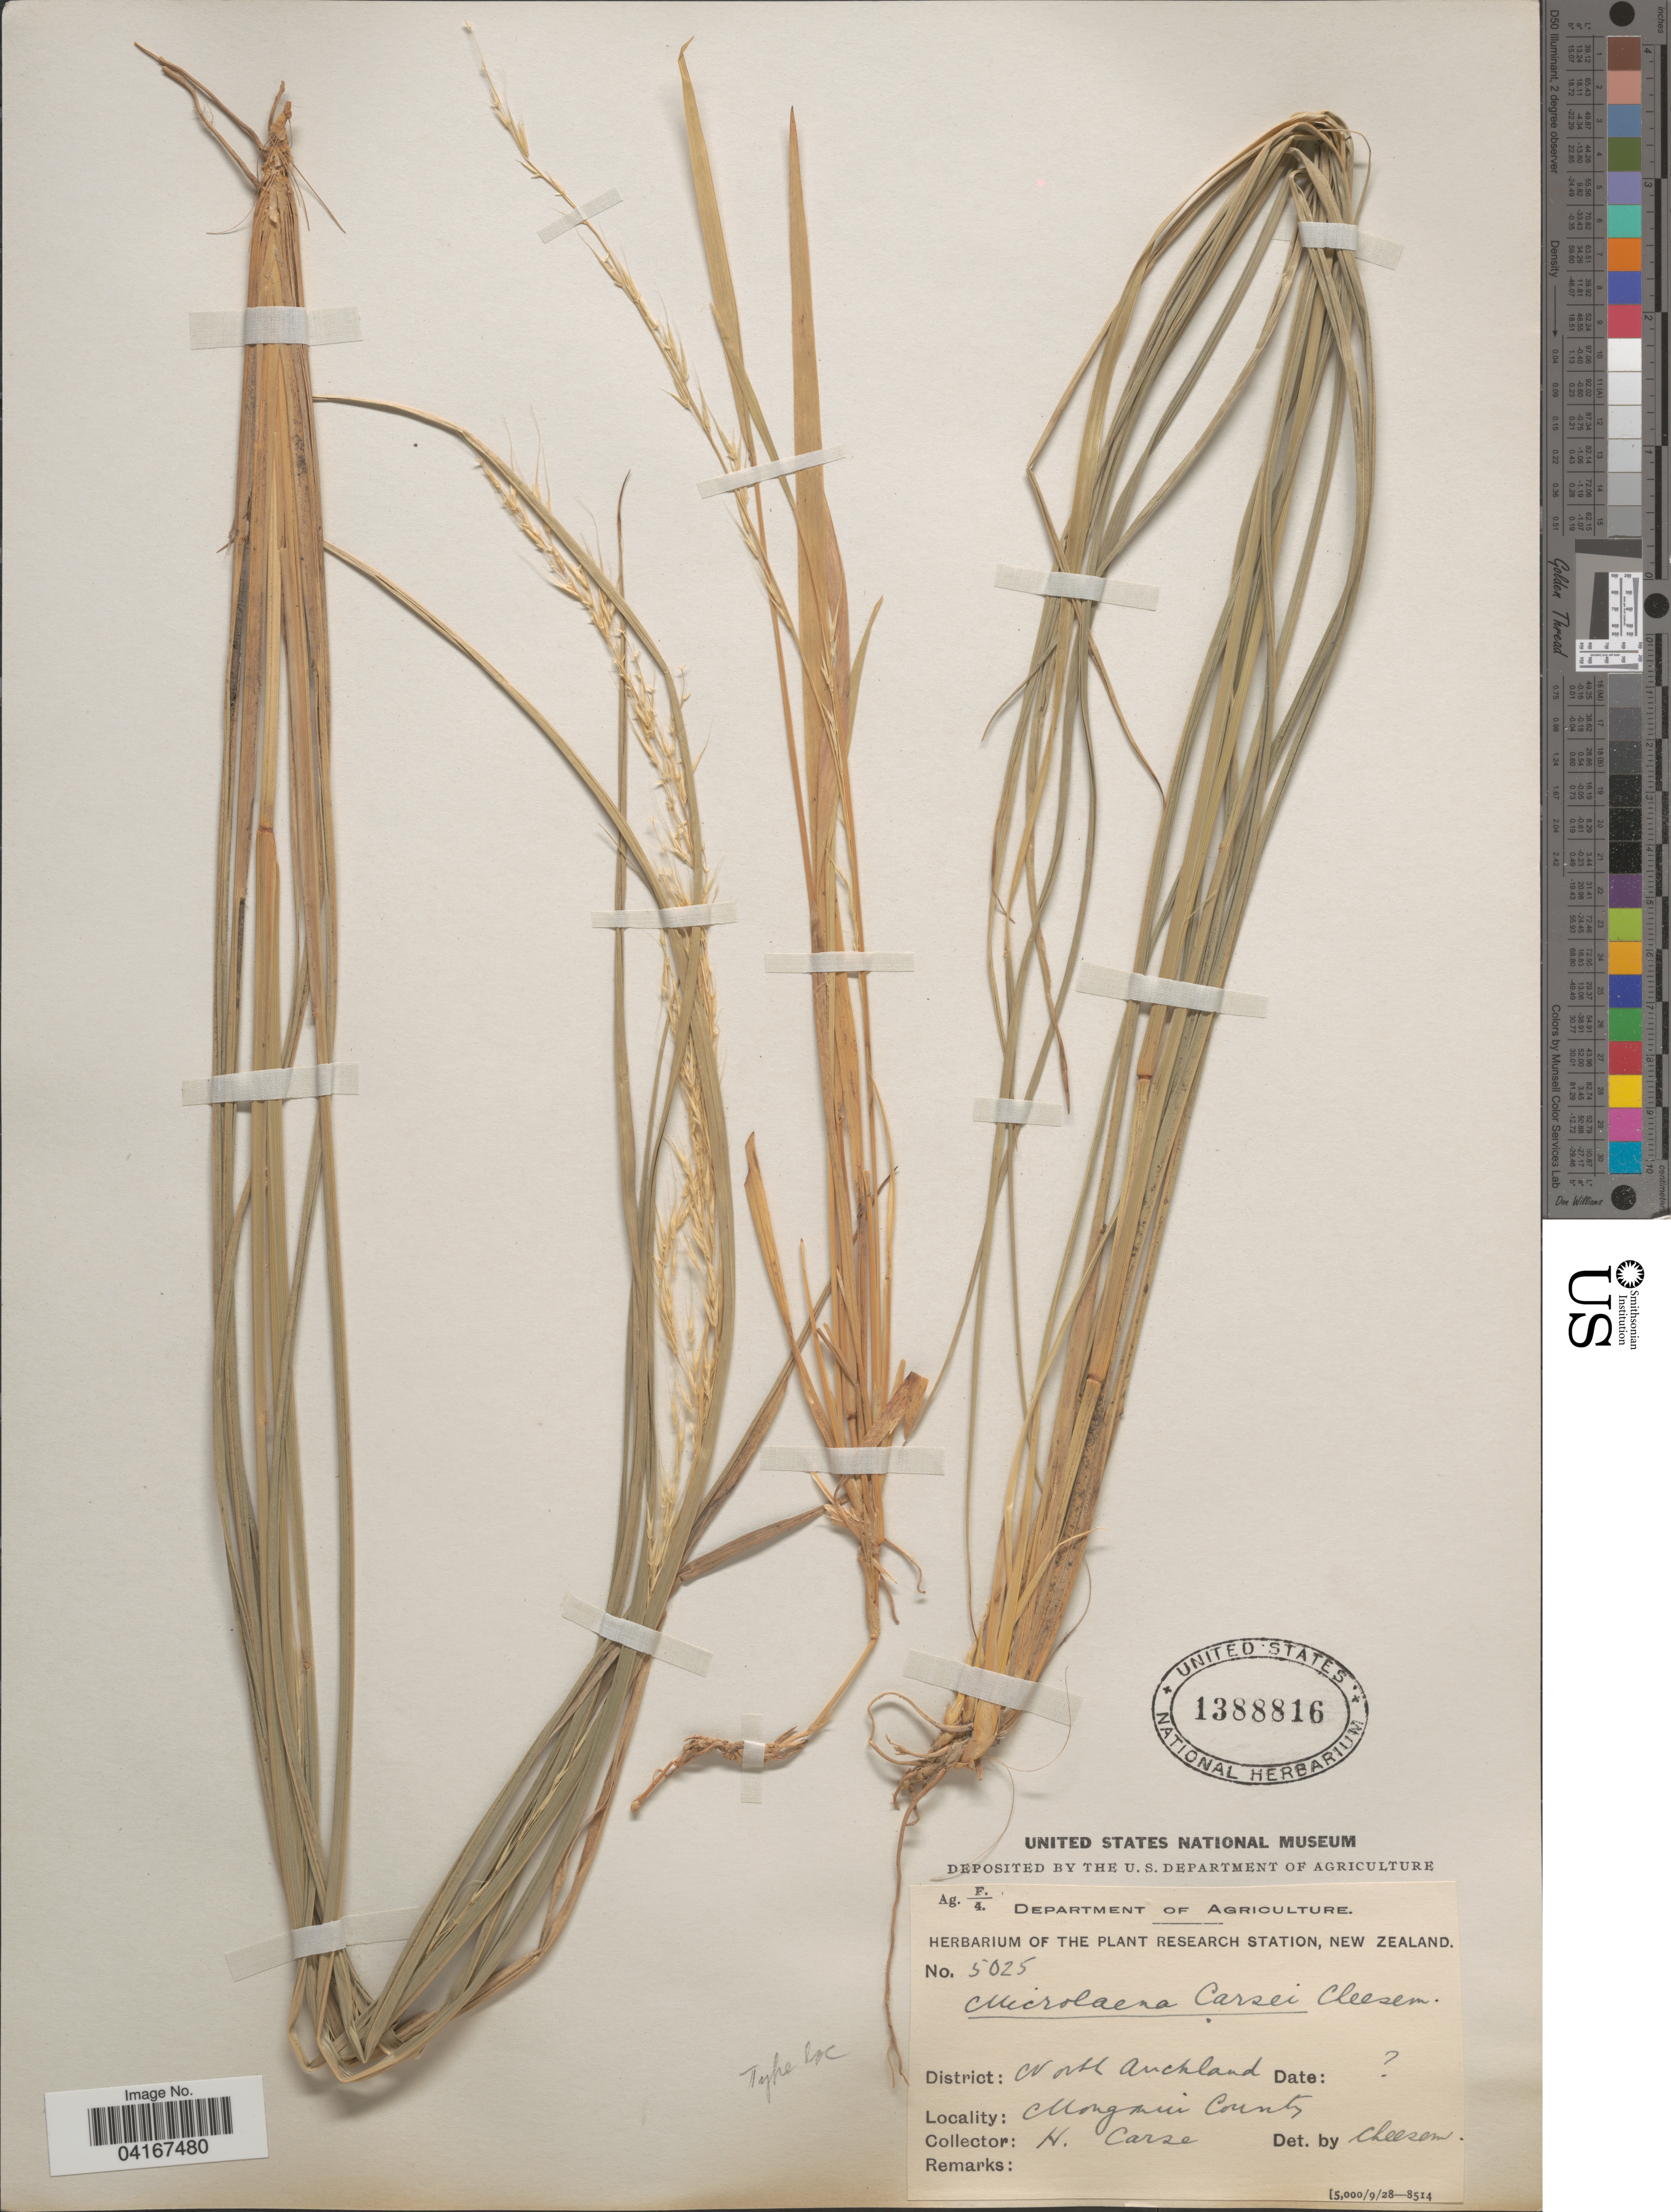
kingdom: Plantae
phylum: Tracheophyta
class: Liliopsida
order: Poales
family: Poaceae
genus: Microlaena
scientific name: Microlaena carsei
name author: Cheeseman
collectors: H. Carse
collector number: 5025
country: New Zealand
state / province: Auckland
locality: District: North Auckland. Mangonui County.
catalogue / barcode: US 1388816